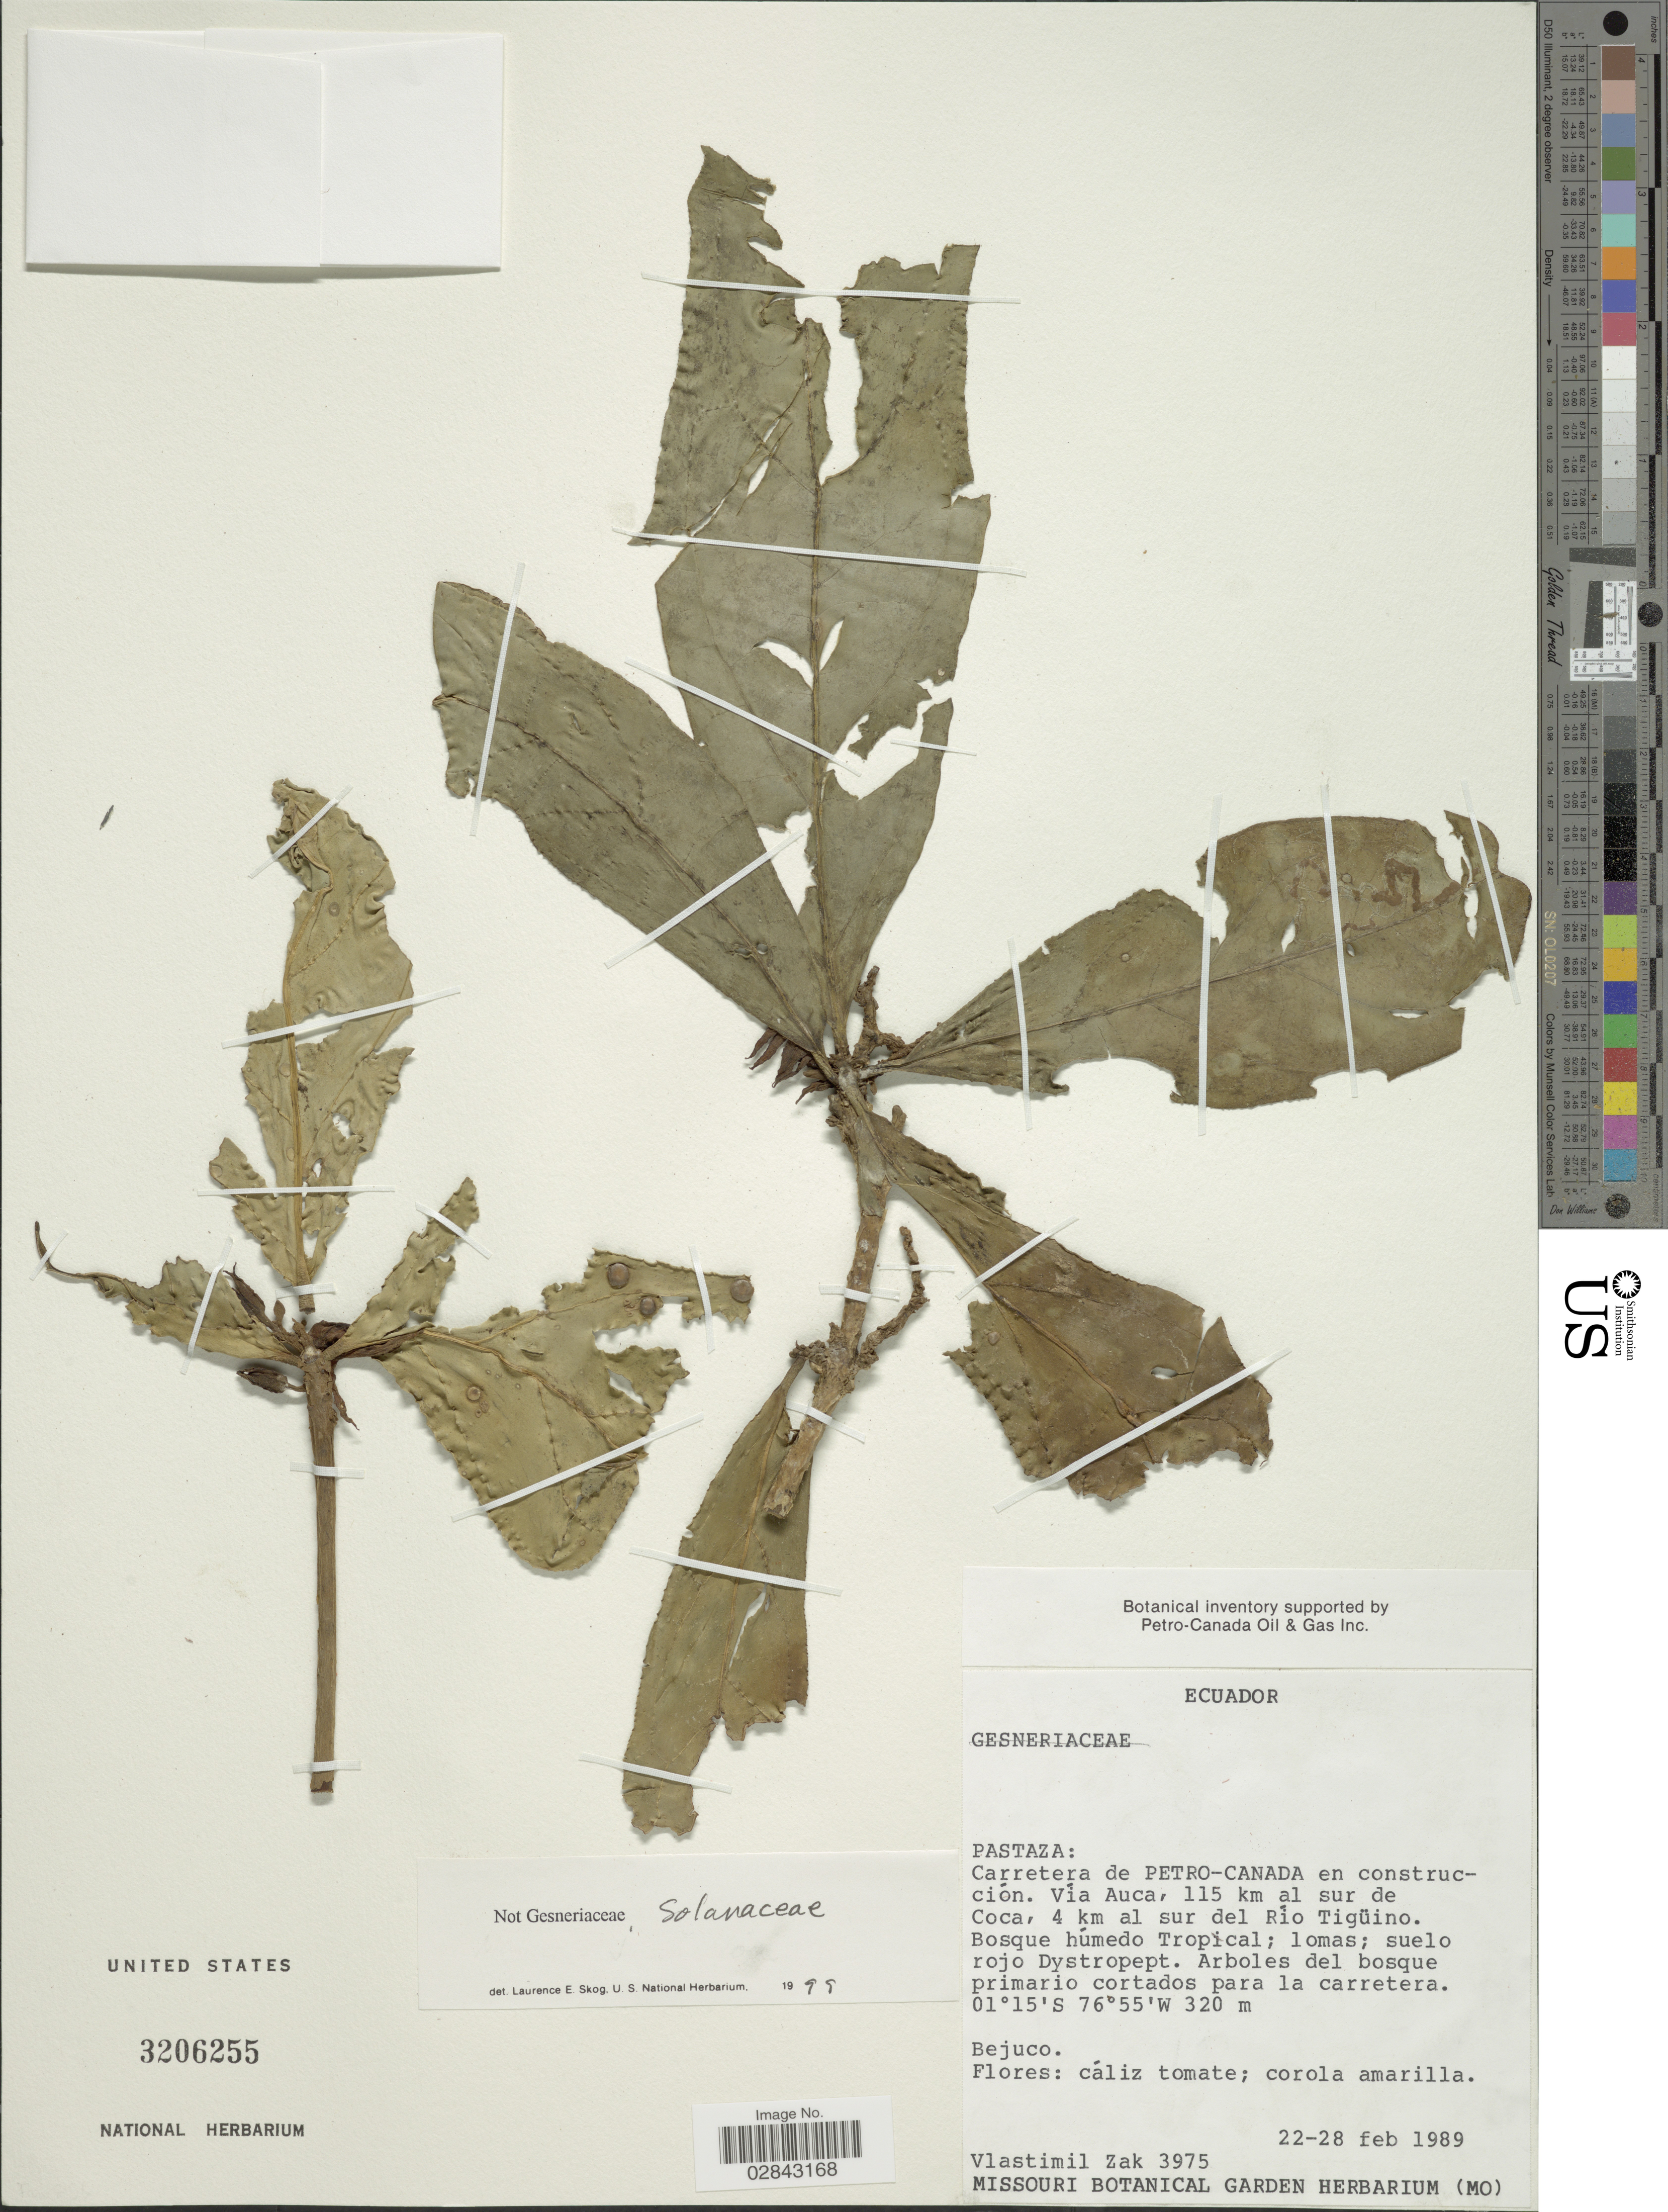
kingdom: Plantae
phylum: Tracheophyta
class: Magnoliopsida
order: Solanales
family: Solanaceae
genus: Juanulloa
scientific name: Juanulloa sp.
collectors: V. Zak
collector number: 3975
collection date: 1989-02-22/1989-02-28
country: Ecuador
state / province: Pastaza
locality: Carretera de Petro-Canada en construción. Vía Auca, 115 km al sur de Coca, 4 km al sur del Río Tigüino.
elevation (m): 320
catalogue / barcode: US 3206255